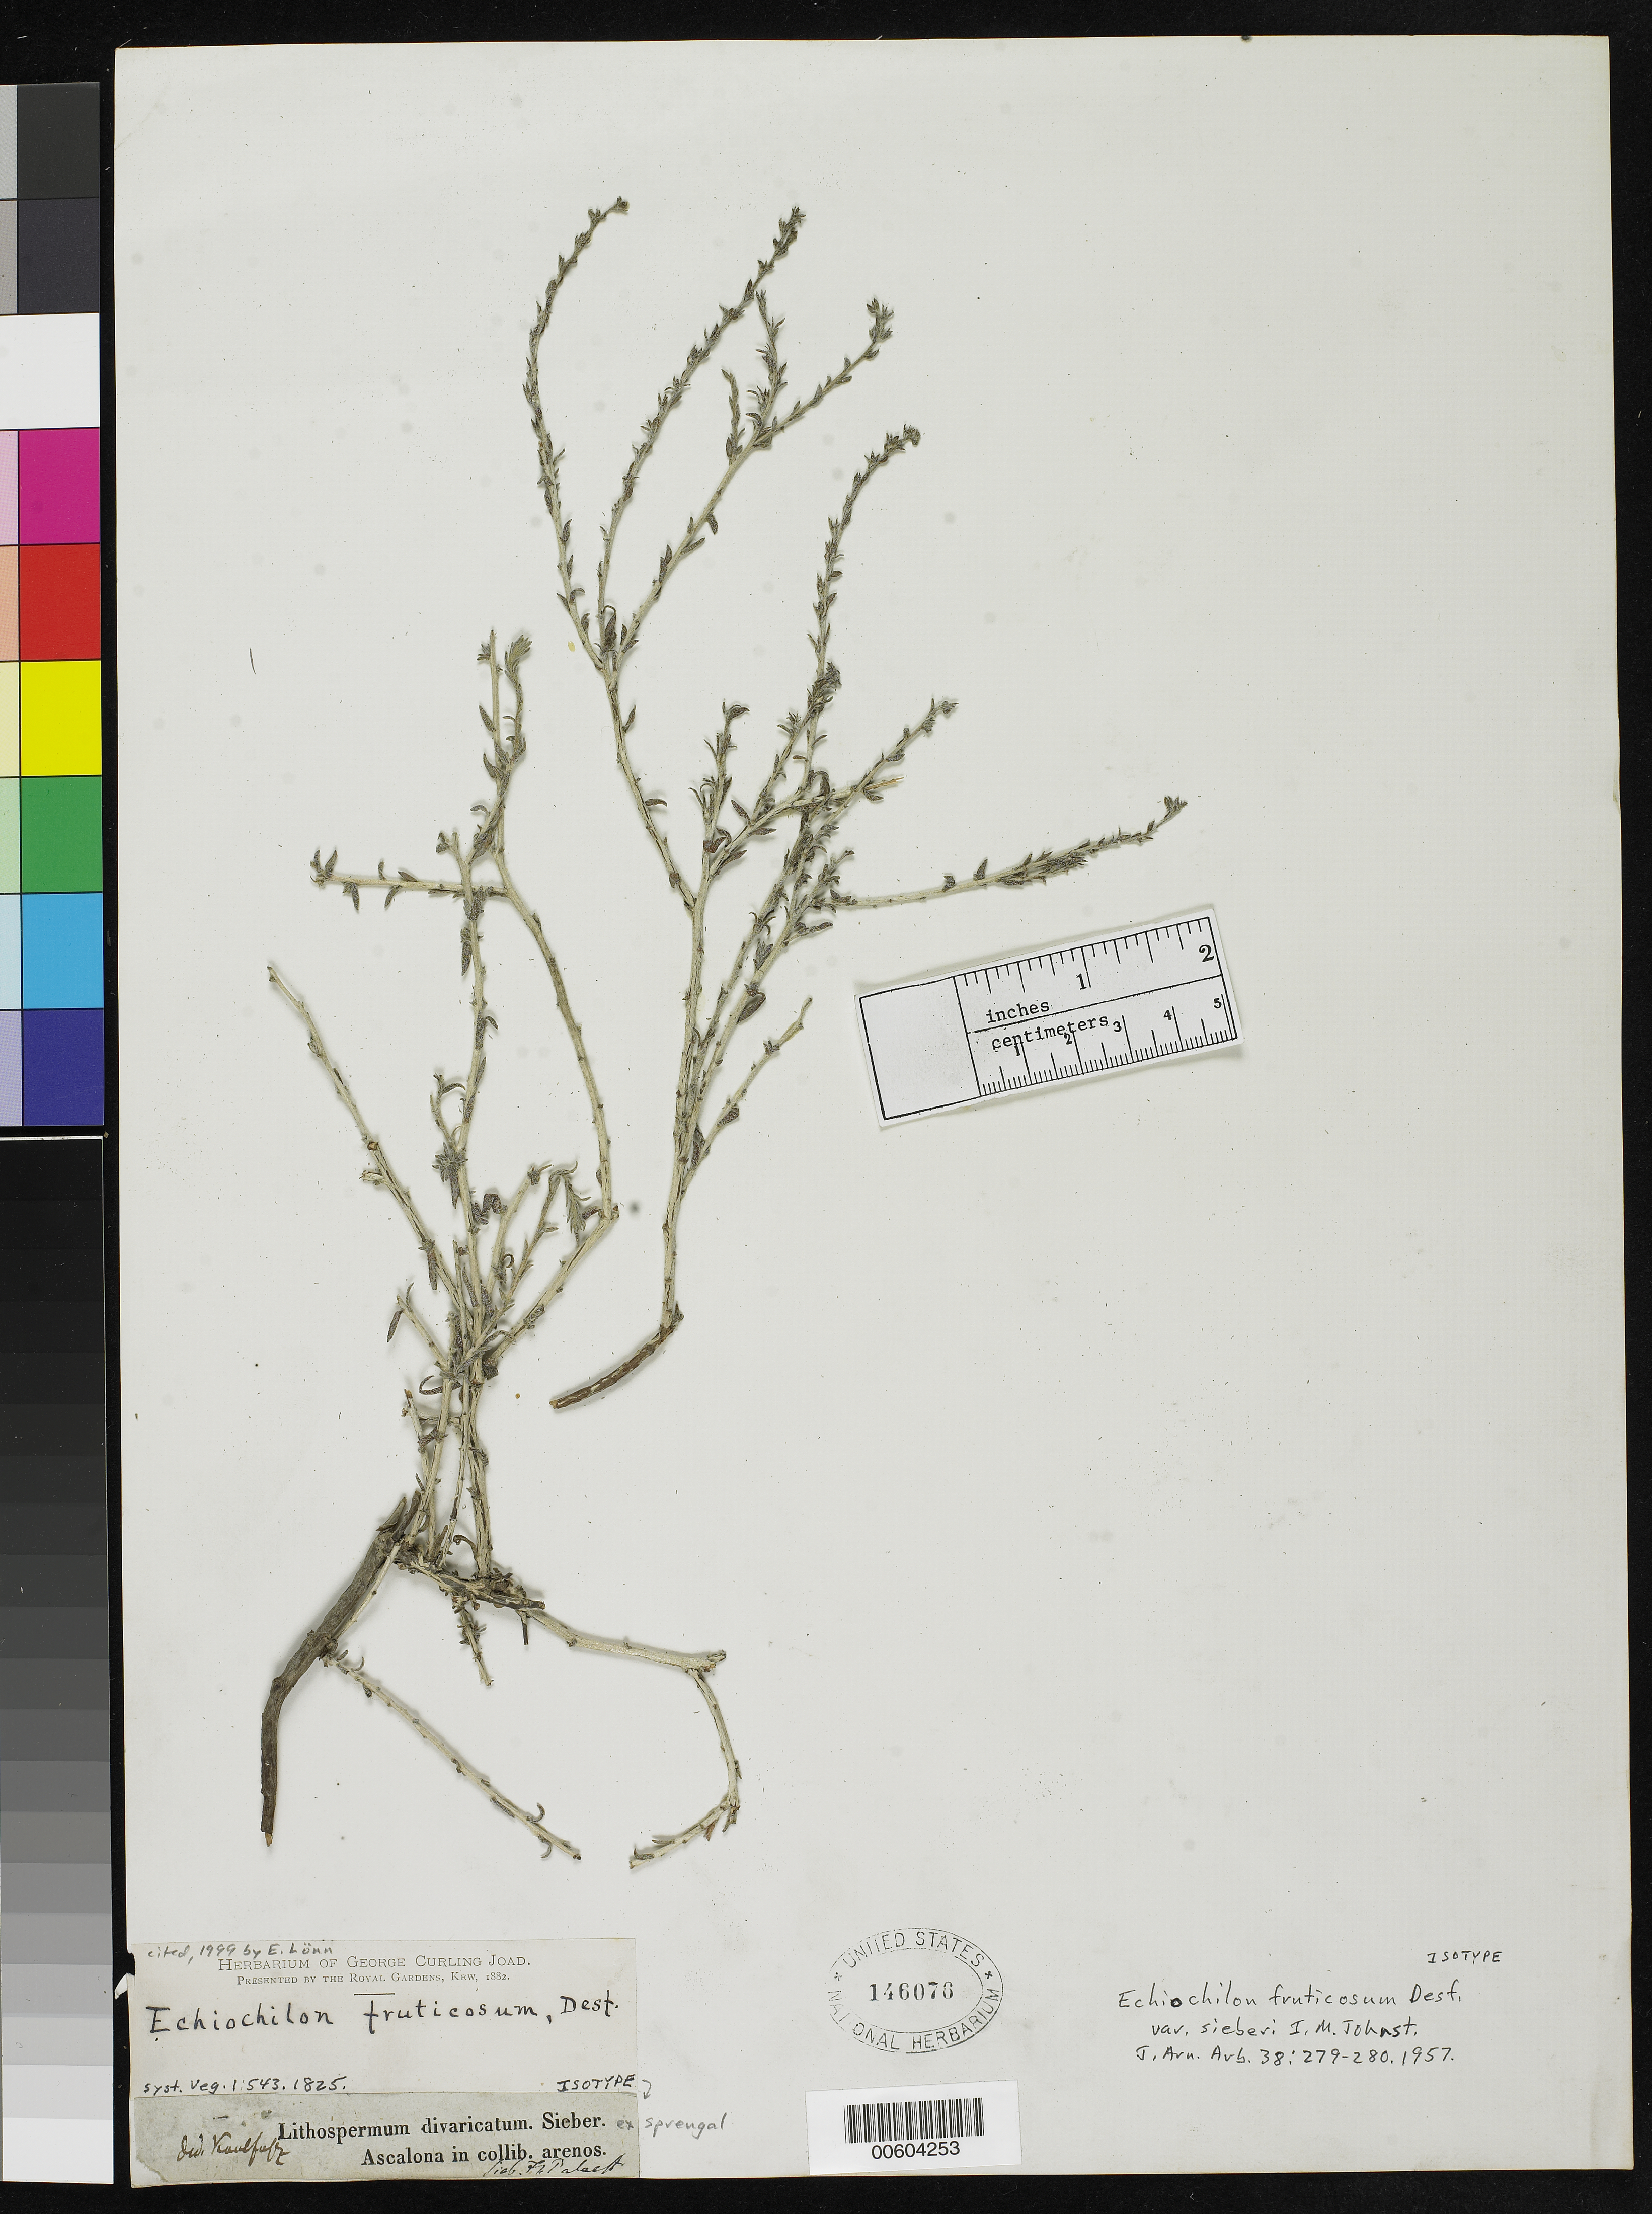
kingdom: Plantae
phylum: Tracheophyta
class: Magnoliopsida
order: Boraginales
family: Boraginaceae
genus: Lithospermum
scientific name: Lithospermum divaricatum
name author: Sieber ex Spreng.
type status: Type Collection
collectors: F. W. Sieber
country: Israel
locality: Ascalona in collib. arenos.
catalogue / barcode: US 146076